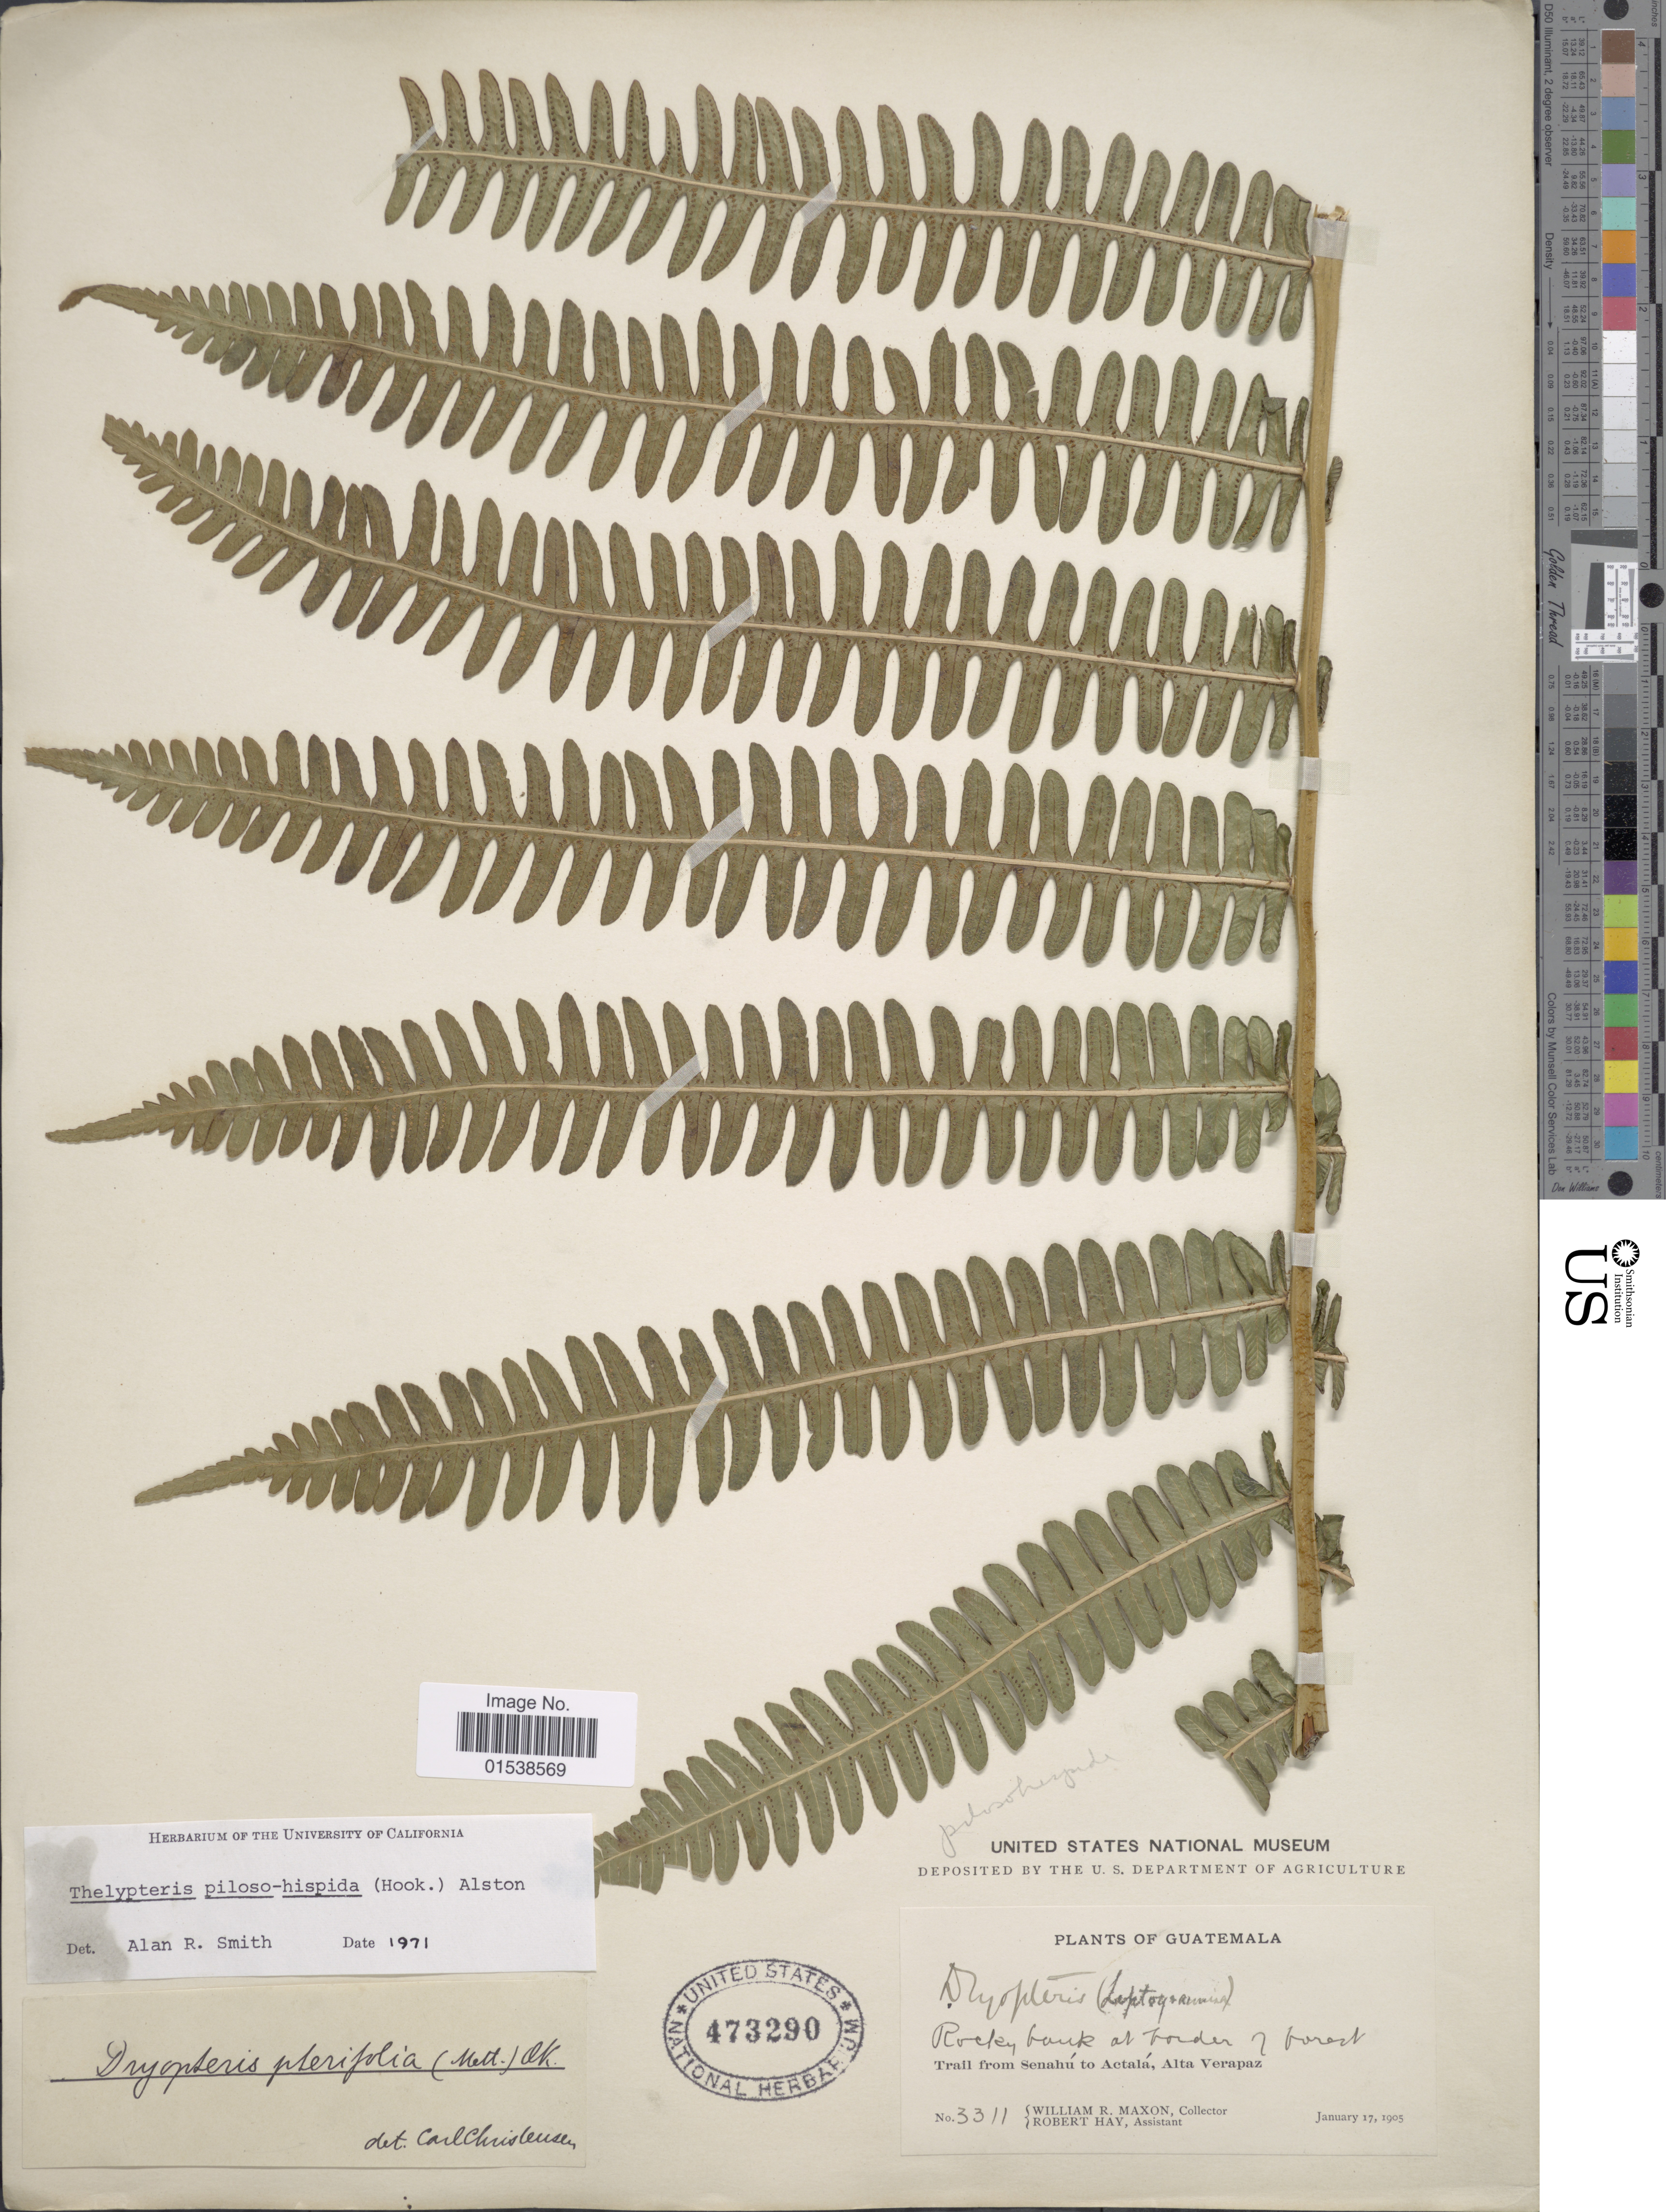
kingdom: Plantae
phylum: Tracheophyta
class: Polypodiopsida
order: Polypodiales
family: Thelypteridaceae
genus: Amauropelta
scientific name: Amauropelta pilosohispida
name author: (Hook.) A.R. Sm.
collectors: W. R. Maxon & R. H. Hay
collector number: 3311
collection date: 1905-01-17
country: Guatemala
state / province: Alta Verapaz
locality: Trail from Senahu to Actala, Alta Verapaz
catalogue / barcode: US 473290